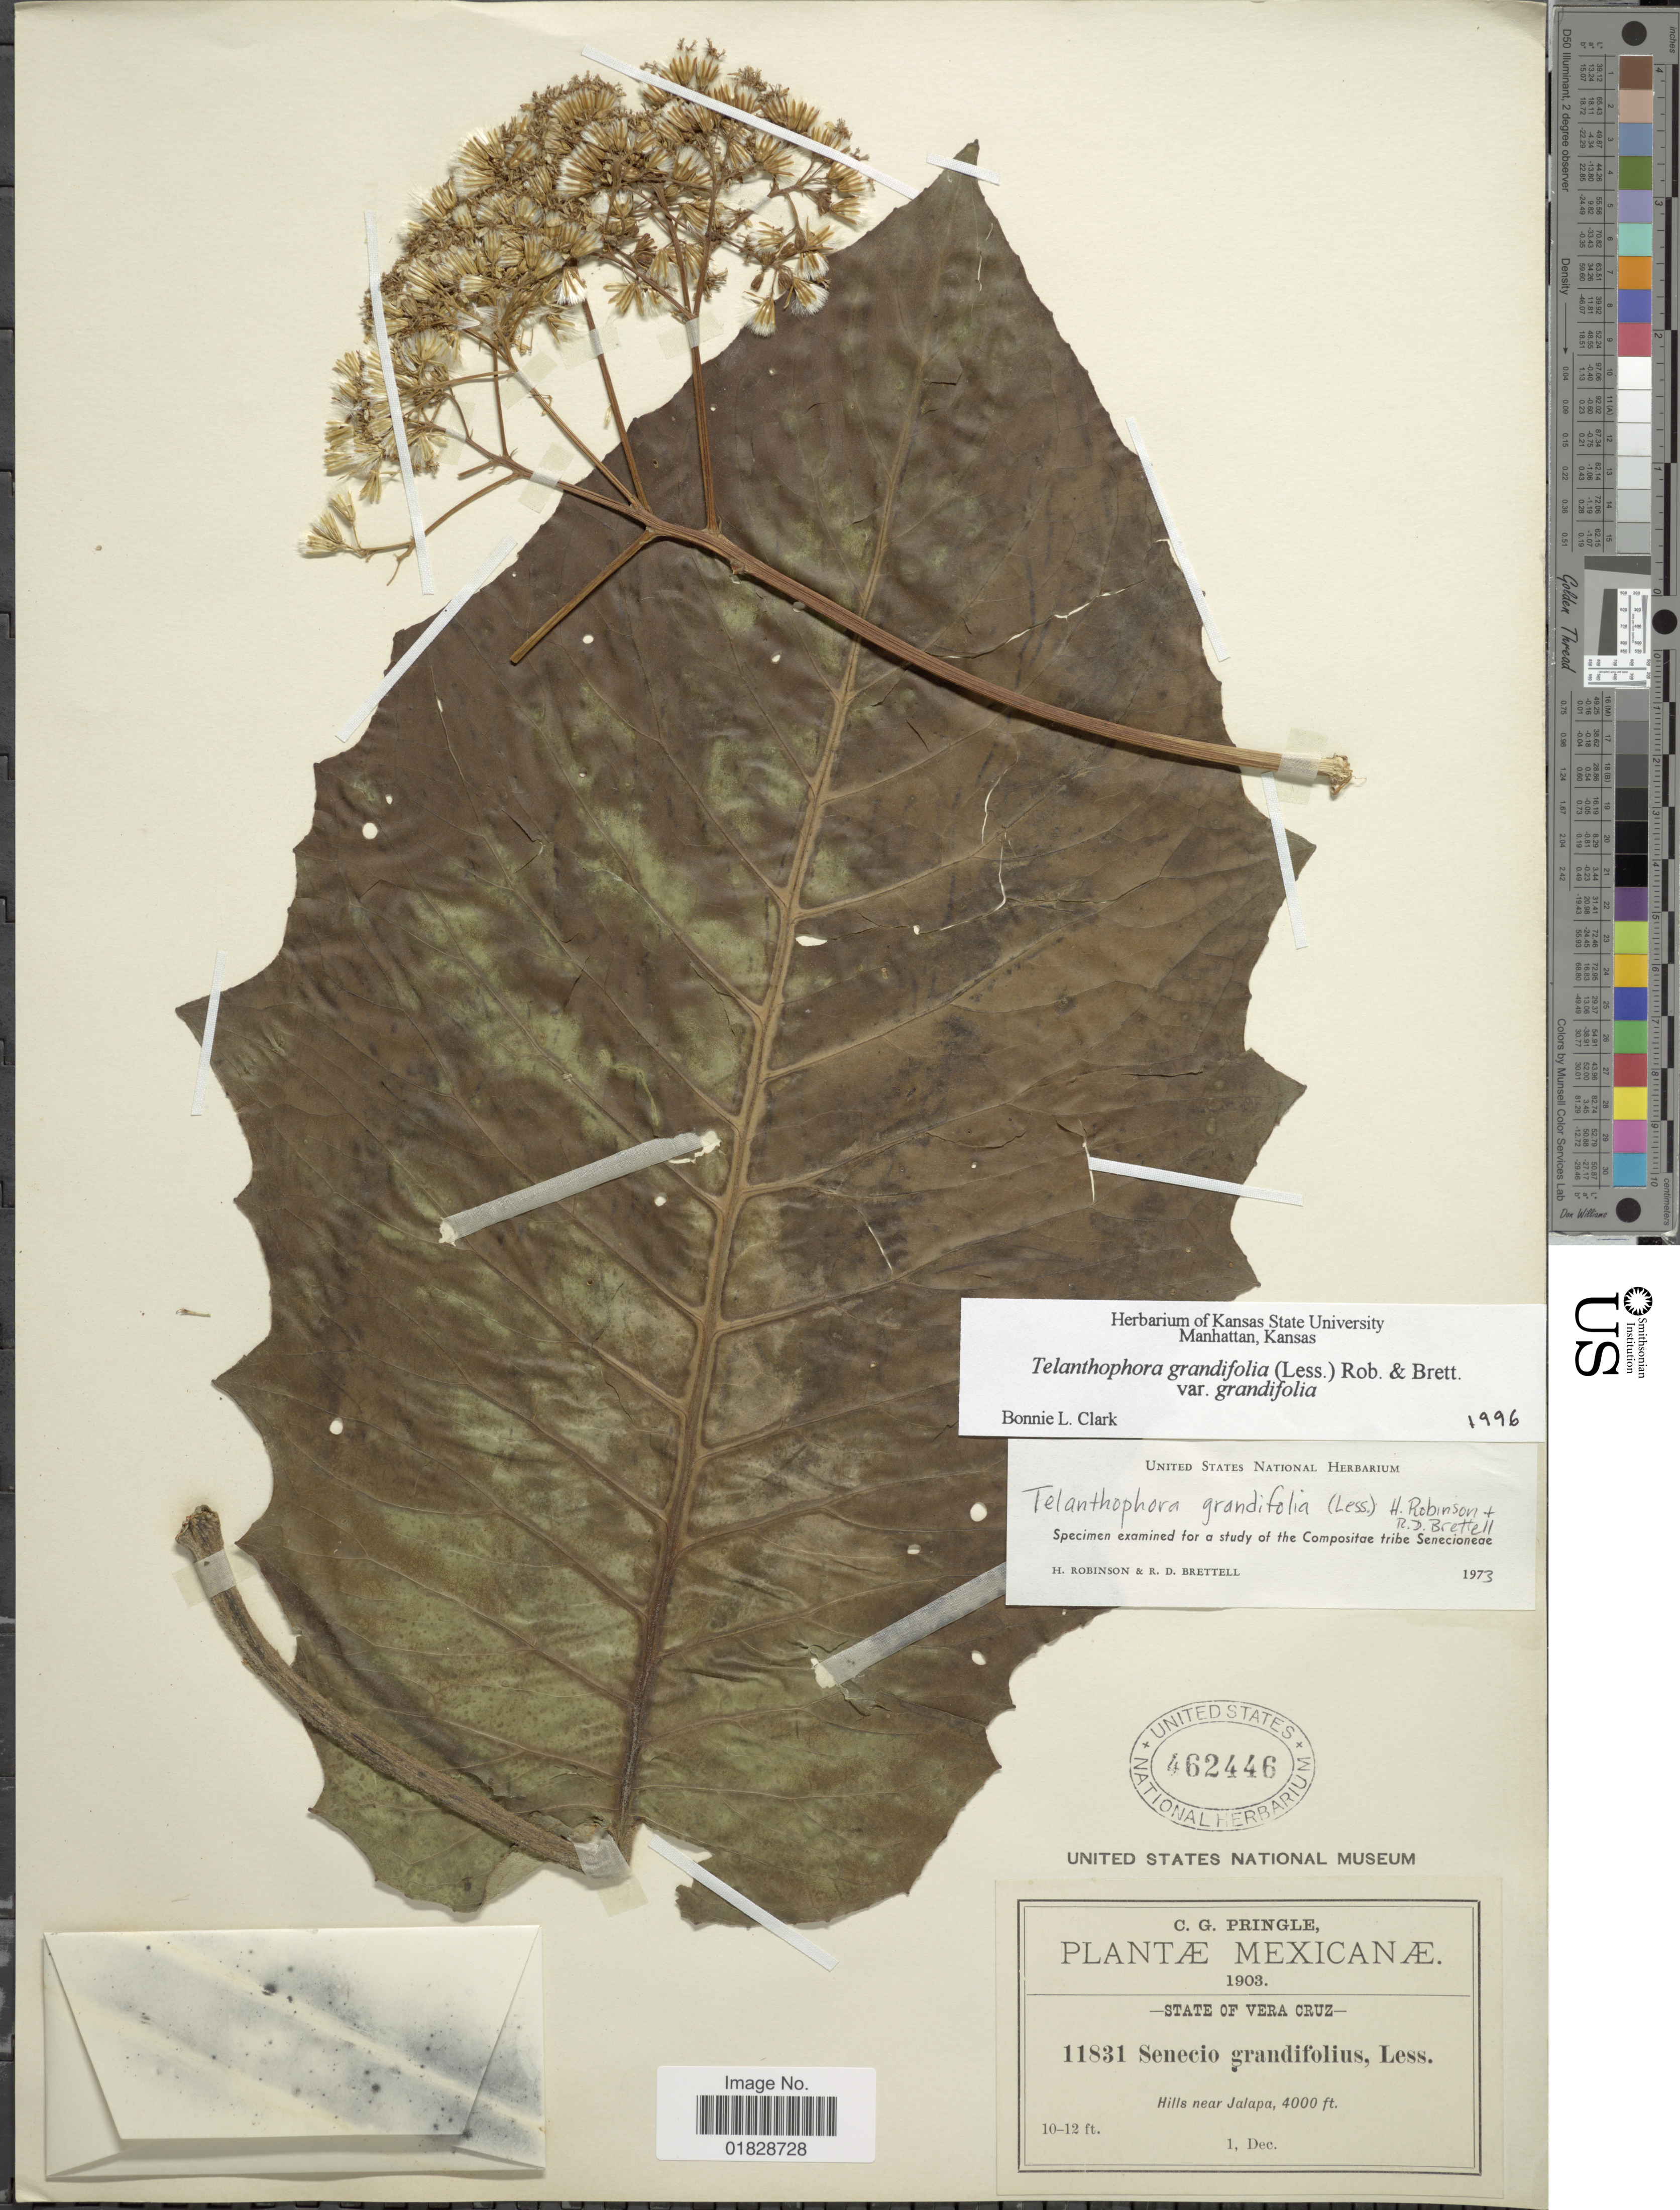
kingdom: Plantae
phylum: Tracheophyta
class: Magnoliopsida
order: Asterales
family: Asteraceae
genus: Telanthophora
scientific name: Telanthophora grandifolia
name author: (Less.) H. Rob. & Brettell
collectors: C. G. Pringle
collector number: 11831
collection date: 1903-12-01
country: Mexico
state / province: Veracruz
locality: State of Vera Cruz. Hills near Jalapa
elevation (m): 1219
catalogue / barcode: US 462446